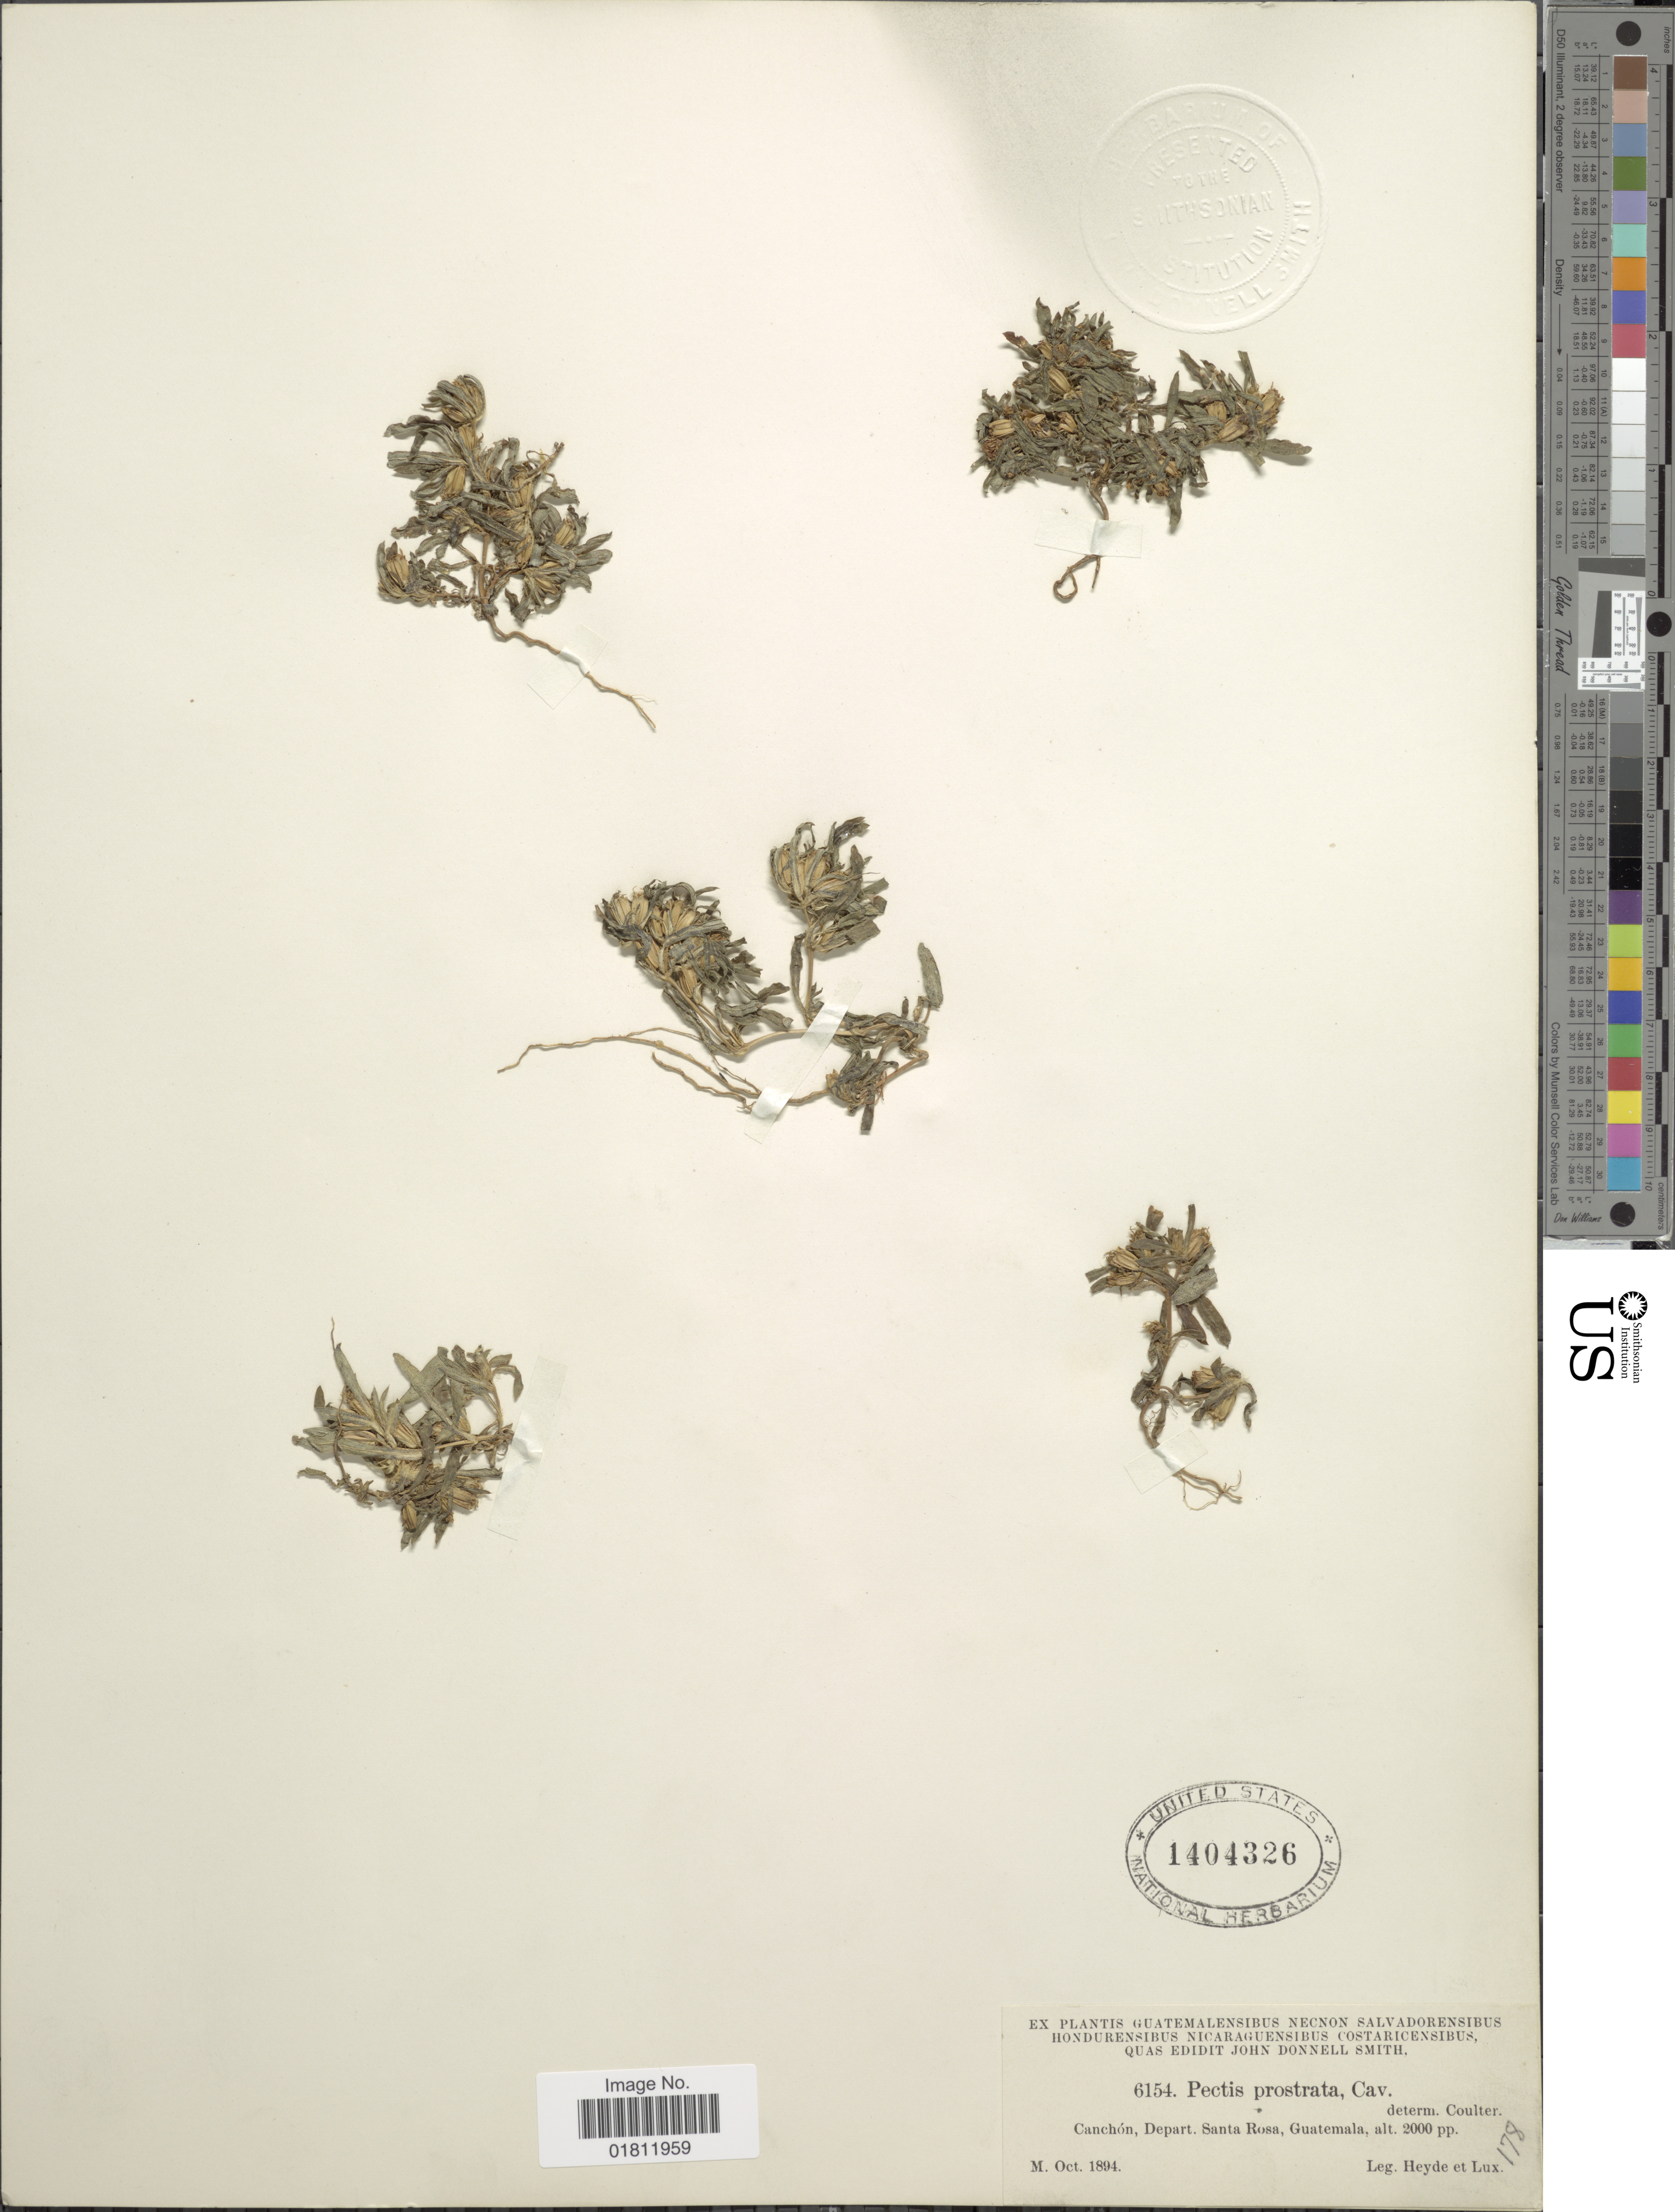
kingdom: Plantae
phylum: Tracheophyta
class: Magnoliopsida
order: Asterales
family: Asteraceae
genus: Pectis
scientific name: Pectis prostrata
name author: Cav.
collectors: Heyde & Lux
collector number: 6154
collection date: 1894-10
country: Guatemala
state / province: Santa Rosa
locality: Canchon, Depart. Santa Rosa,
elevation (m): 610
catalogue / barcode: US 1404326